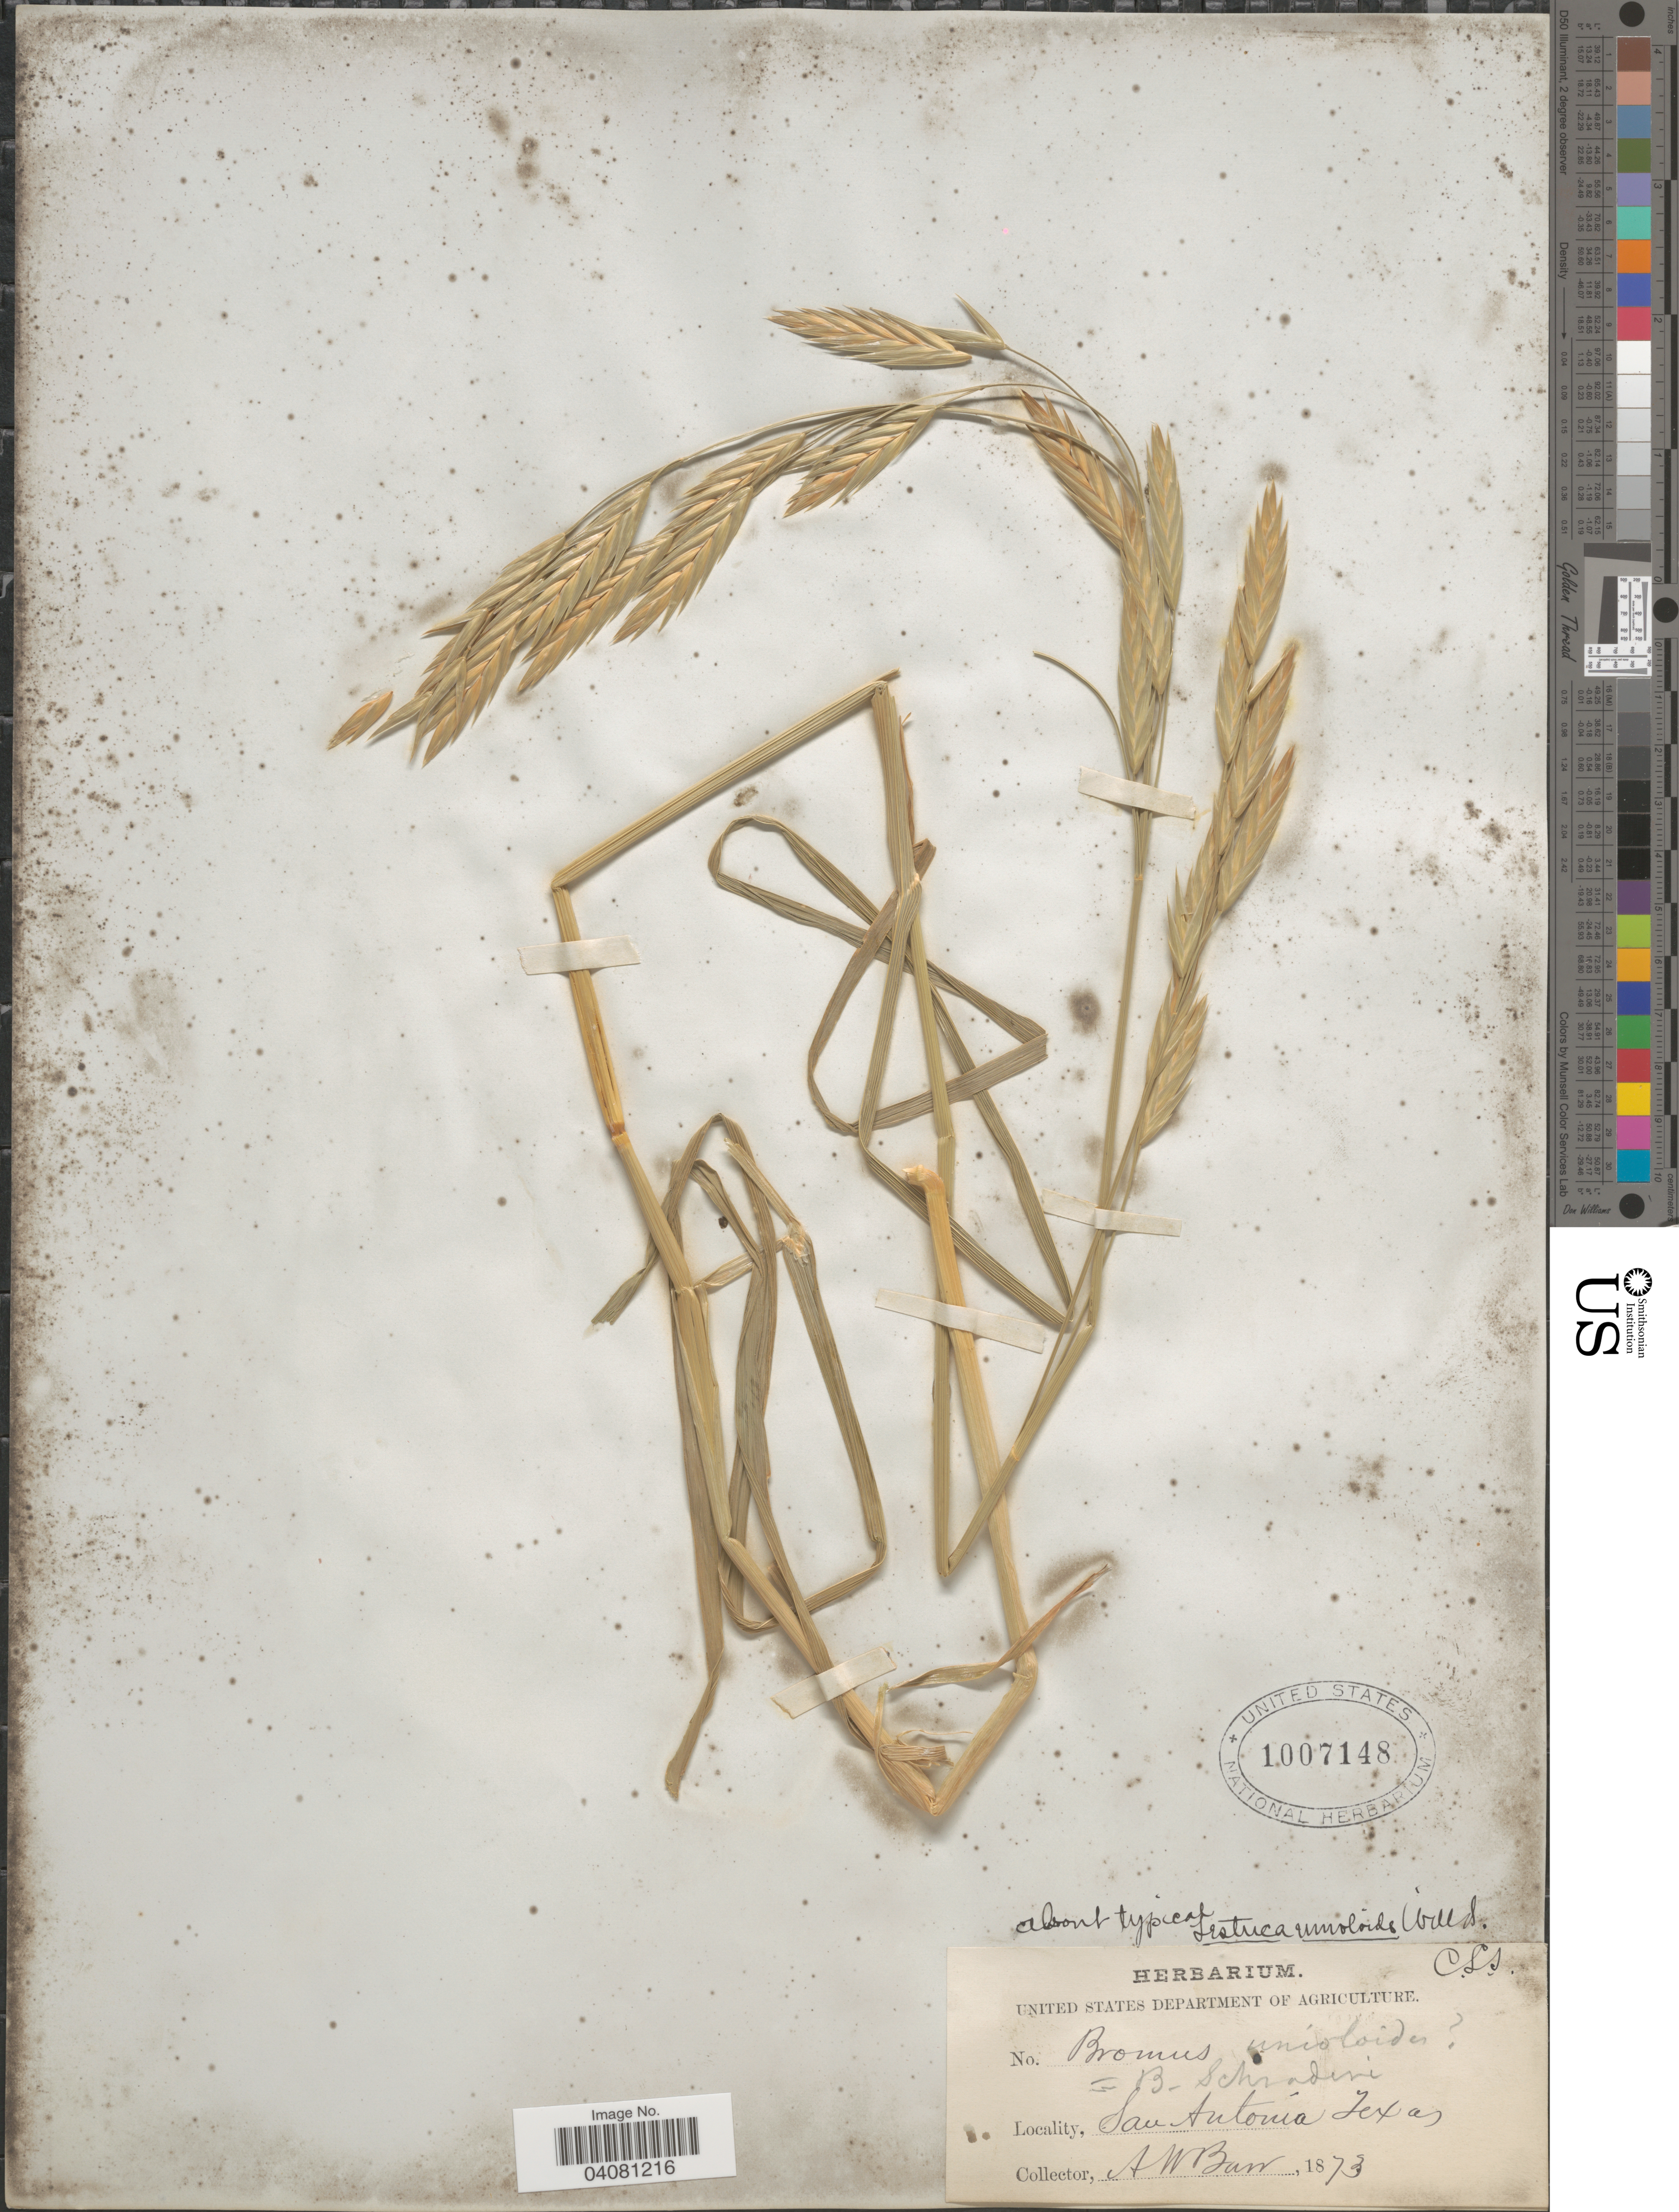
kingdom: Plantae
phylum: Tracheophyta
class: Liliopsida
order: Poales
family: Poaceae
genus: Bromus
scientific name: Bromus catharticus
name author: Vahl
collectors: A. Barr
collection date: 1873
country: United States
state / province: Texas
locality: San Antonio.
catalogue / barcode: US 1007148